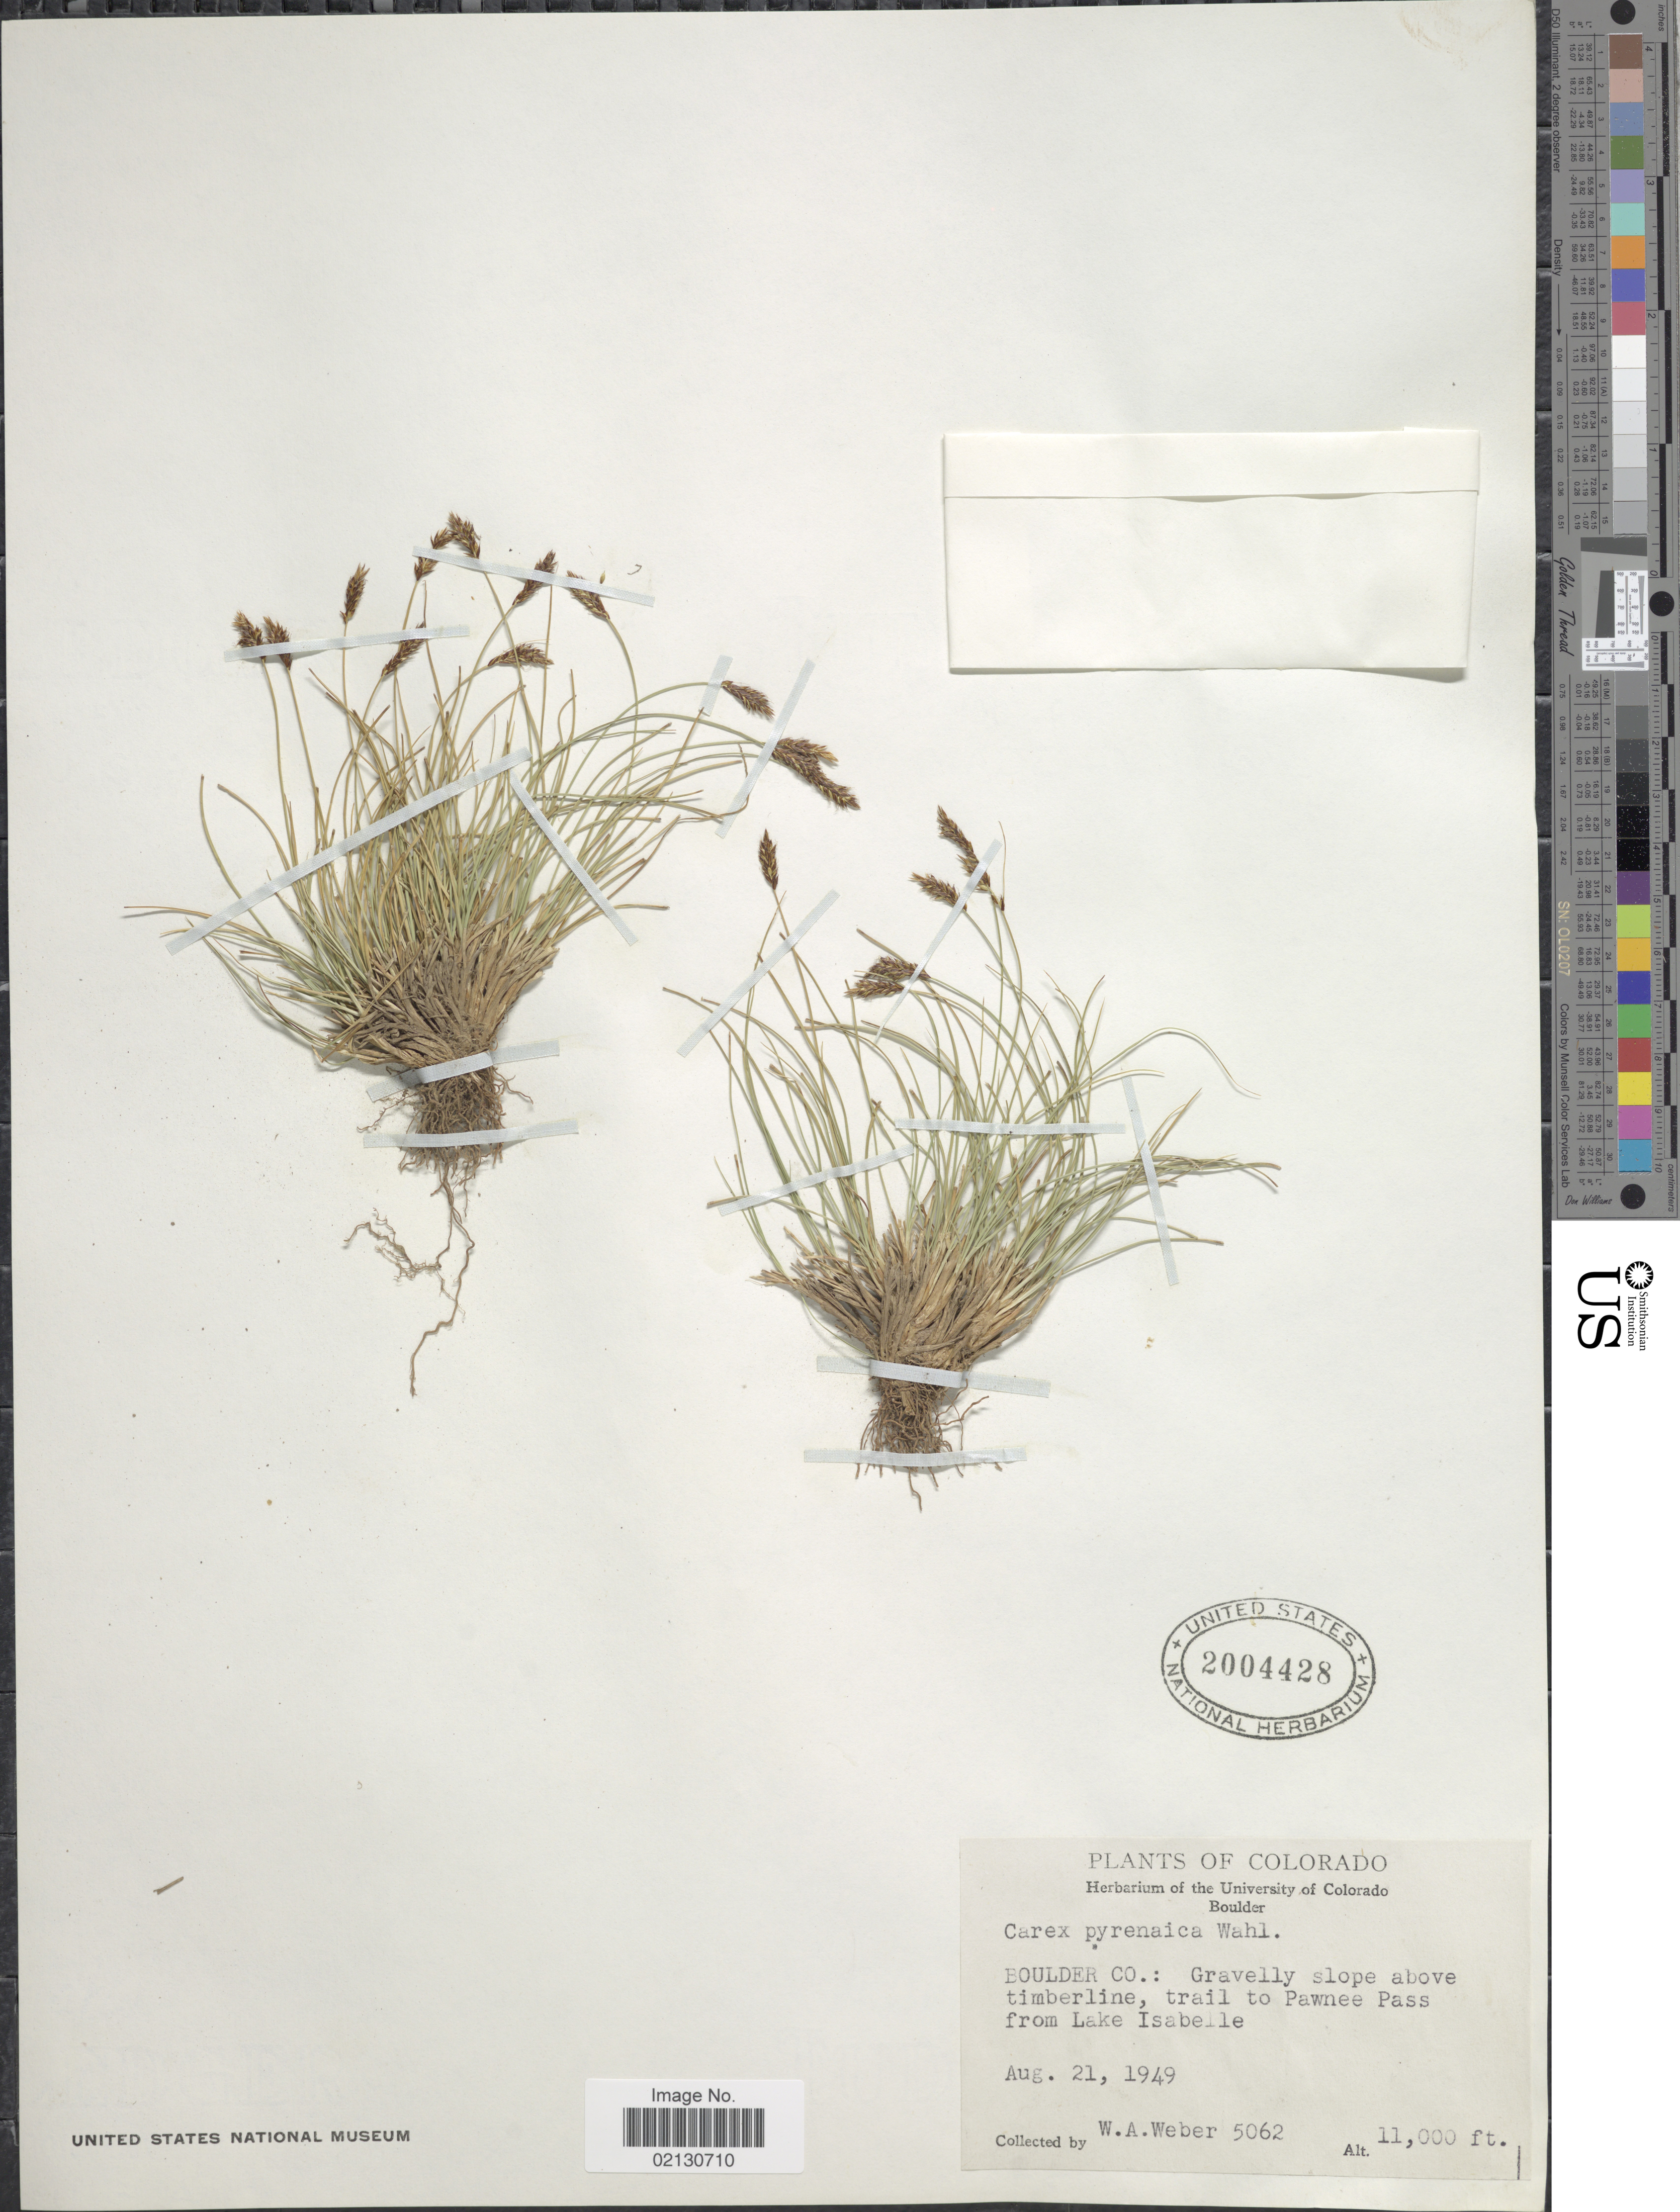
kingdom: Plantae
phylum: Tracheophyta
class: Liliopsida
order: Poales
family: Cyperaceae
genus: Carex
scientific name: Carex micropoda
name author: C.A. Mey.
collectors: W. A. Weber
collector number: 5062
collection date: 1949-08-21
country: United States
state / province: Colorado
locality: Boulder Co.: trail to Pawnee Pass from Lake Isabelle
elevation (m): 3353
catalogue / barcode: US 2004428